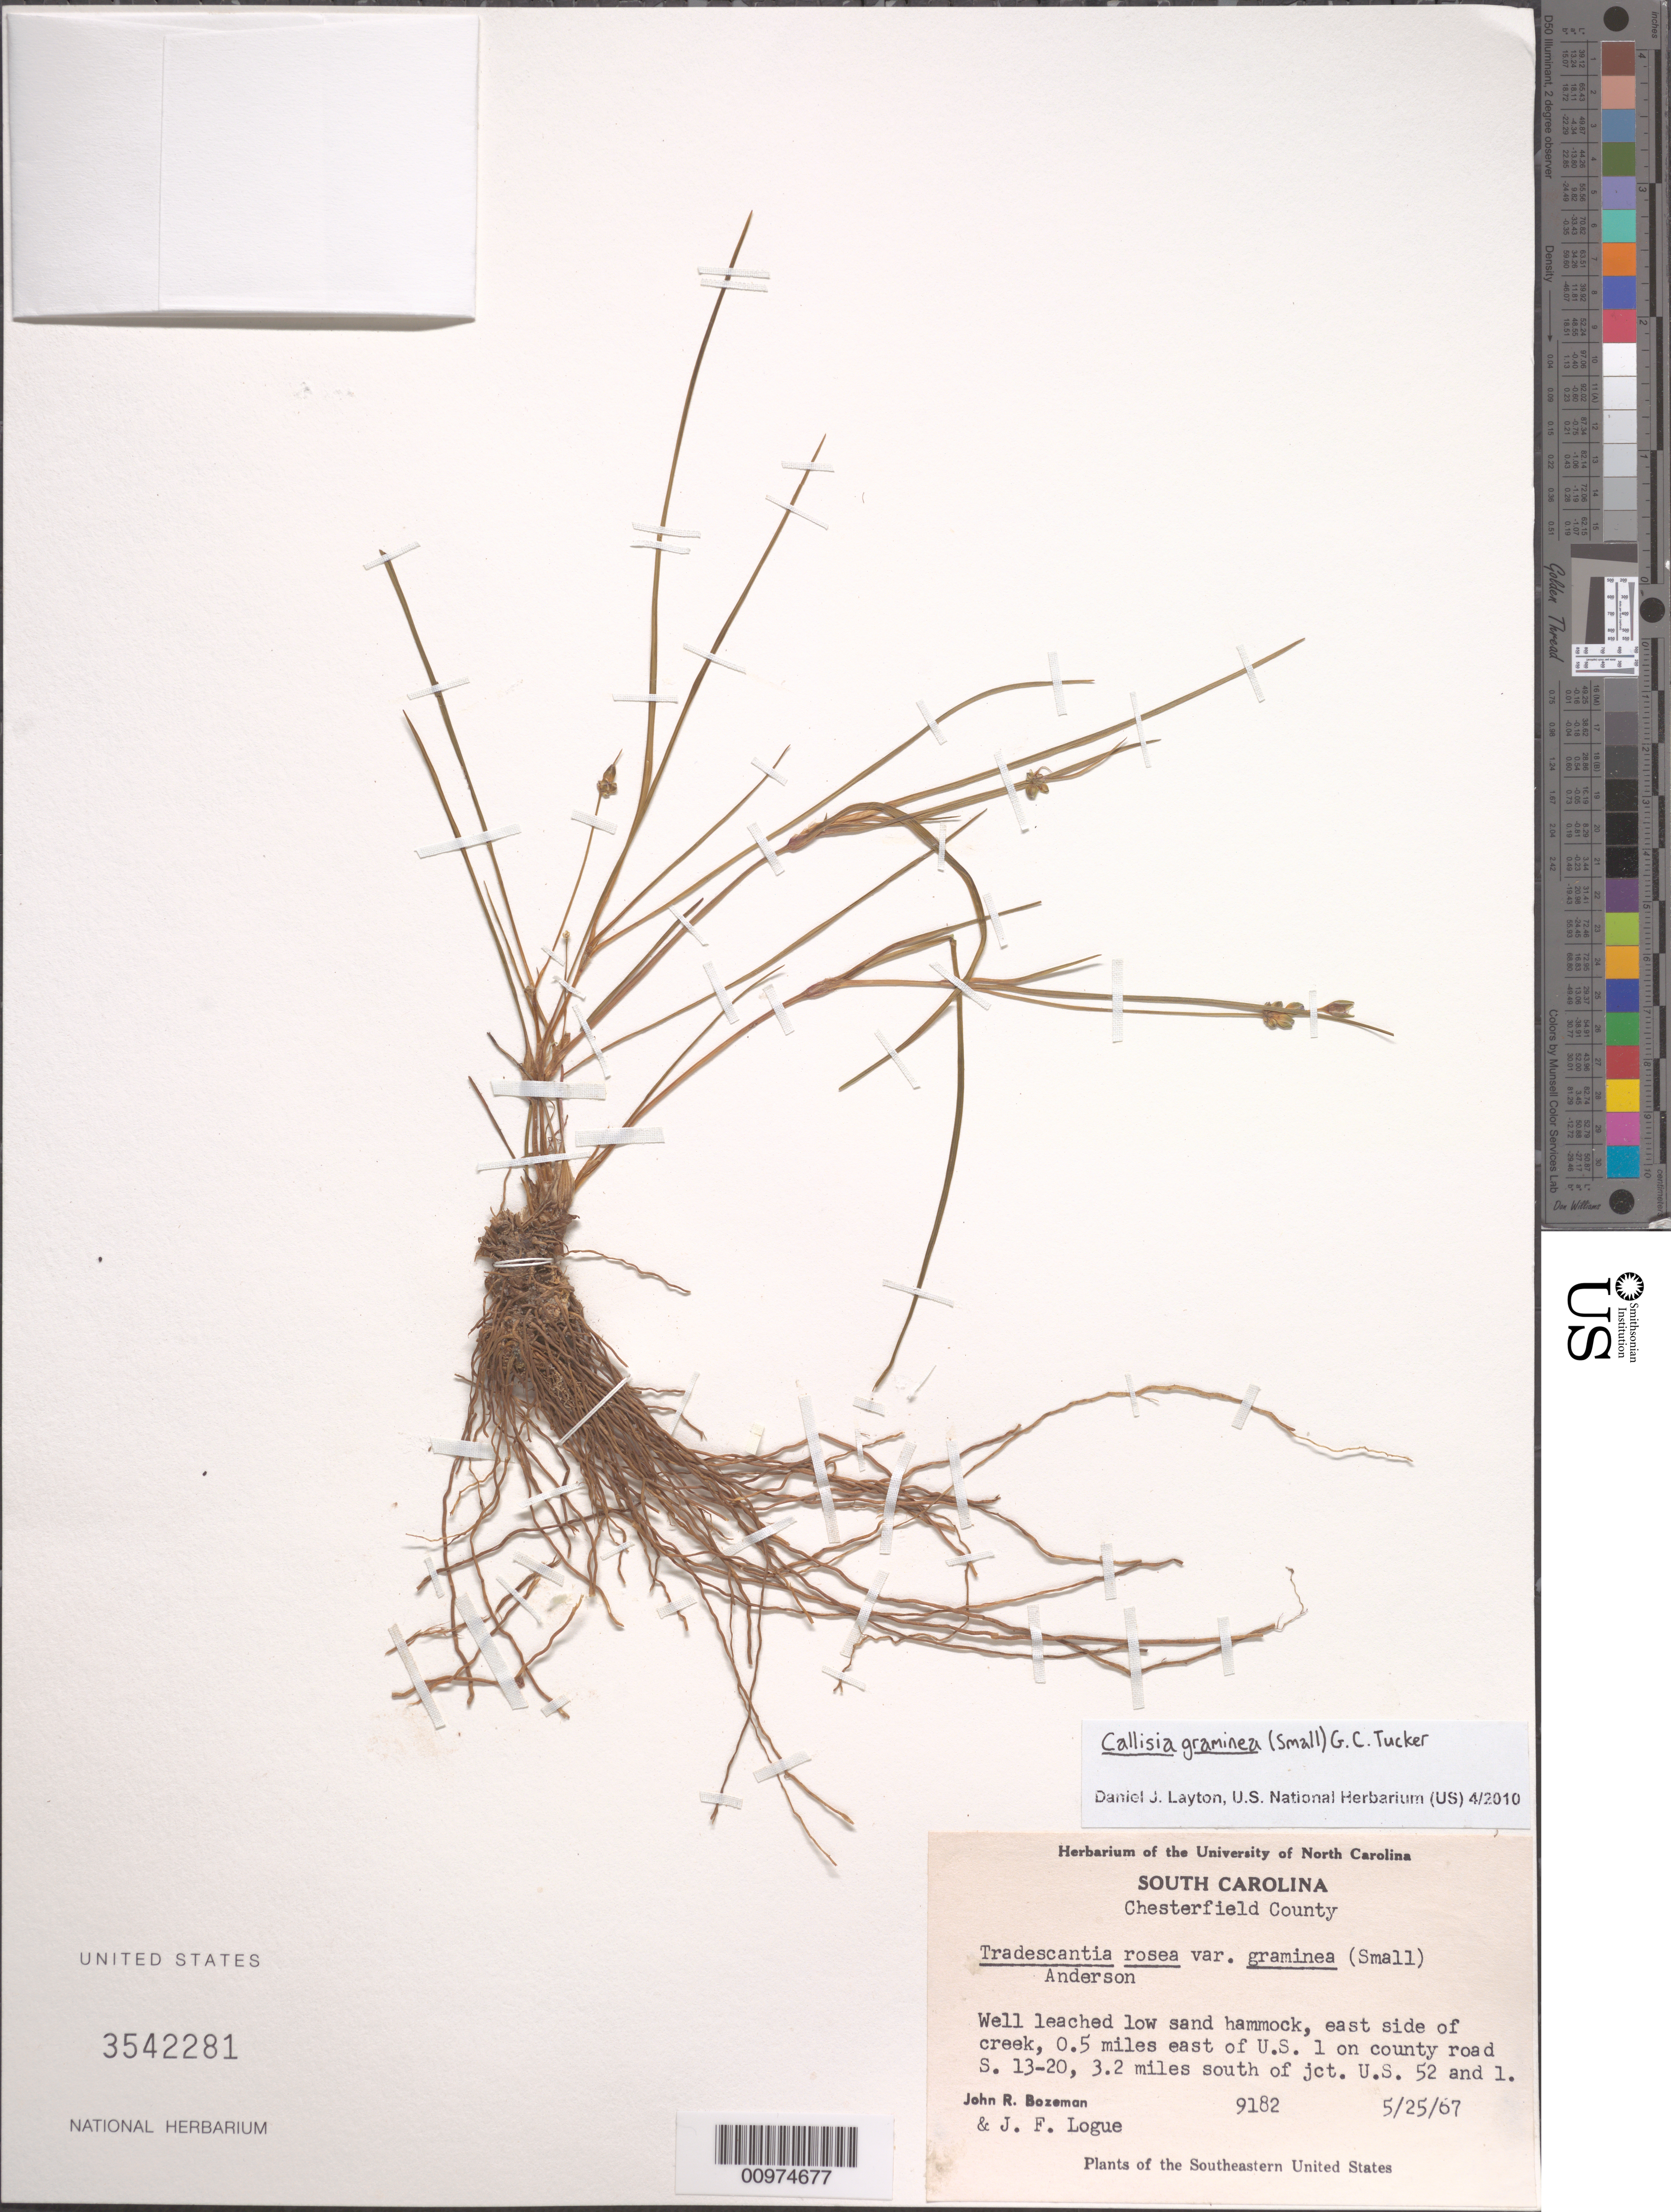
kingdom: Plantae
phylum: Tracheophyta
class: Liliopsida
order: Commelinales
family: Commelinaceae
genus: Cuthbertia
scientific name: Cuthbertia graminea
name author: Small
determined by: Strong, Mark T., (BOT), Smithsonian Institution - National Museum of Natural History (UNITED STATES)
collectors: J. R. Bozeman & J. Logue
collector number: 9182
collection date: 1967-05-25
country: United States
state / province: South Carolina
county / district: Chesterfield County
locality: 0.5 miles east of U.S. 1 on county road S. 13-20, 3.2 miles south of jct. U.S. 52 and 1.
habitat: Well leached low sand hammock, east side of creek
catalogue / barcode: US 3542281